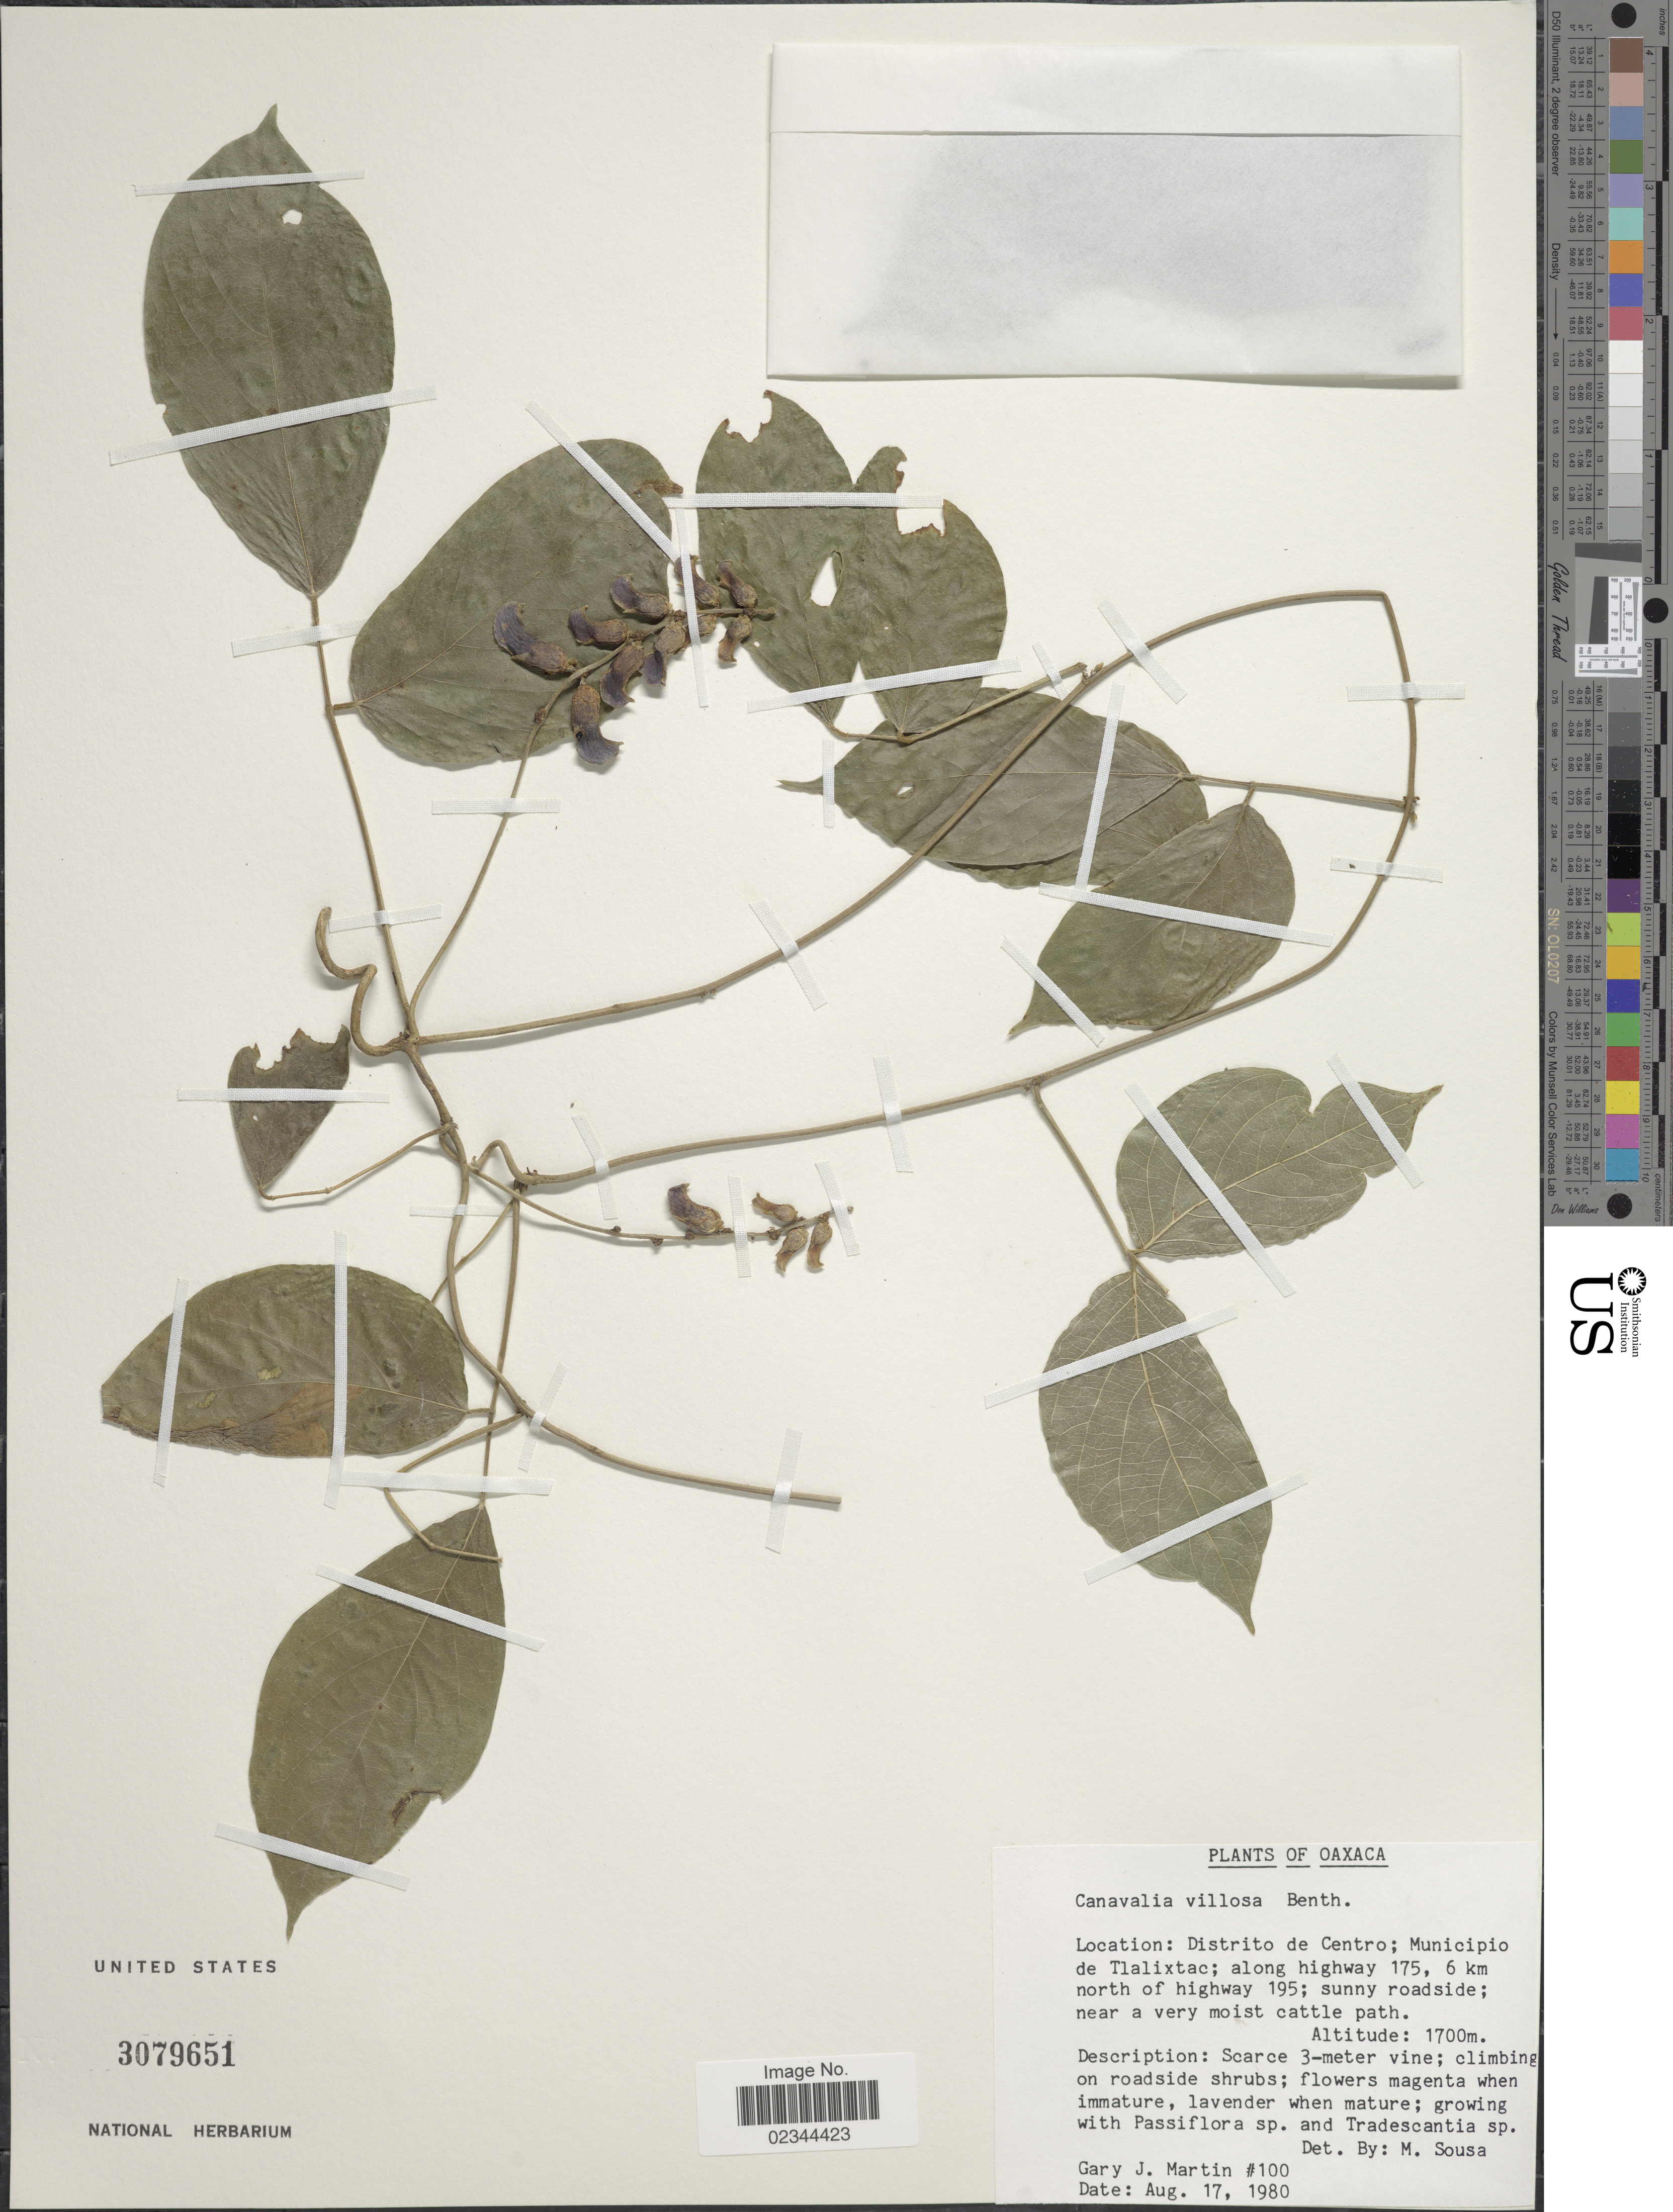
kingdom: Plantae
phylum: Tracheophyta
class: Magnoliopsida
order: Fabales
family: Fabaceae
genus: Canavalia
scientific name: Canavalia villosa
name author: Benth.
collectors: J. Martin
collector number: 100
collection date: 1980-08-17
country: Mexico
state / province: Oaxaca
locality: Distrito de Centro; Municipio de Tlalixtac; along highway 175, 6 km north of highway 195; sunny roadside; near a very moist cattle path.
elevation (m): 1700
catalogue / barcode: US 3079651